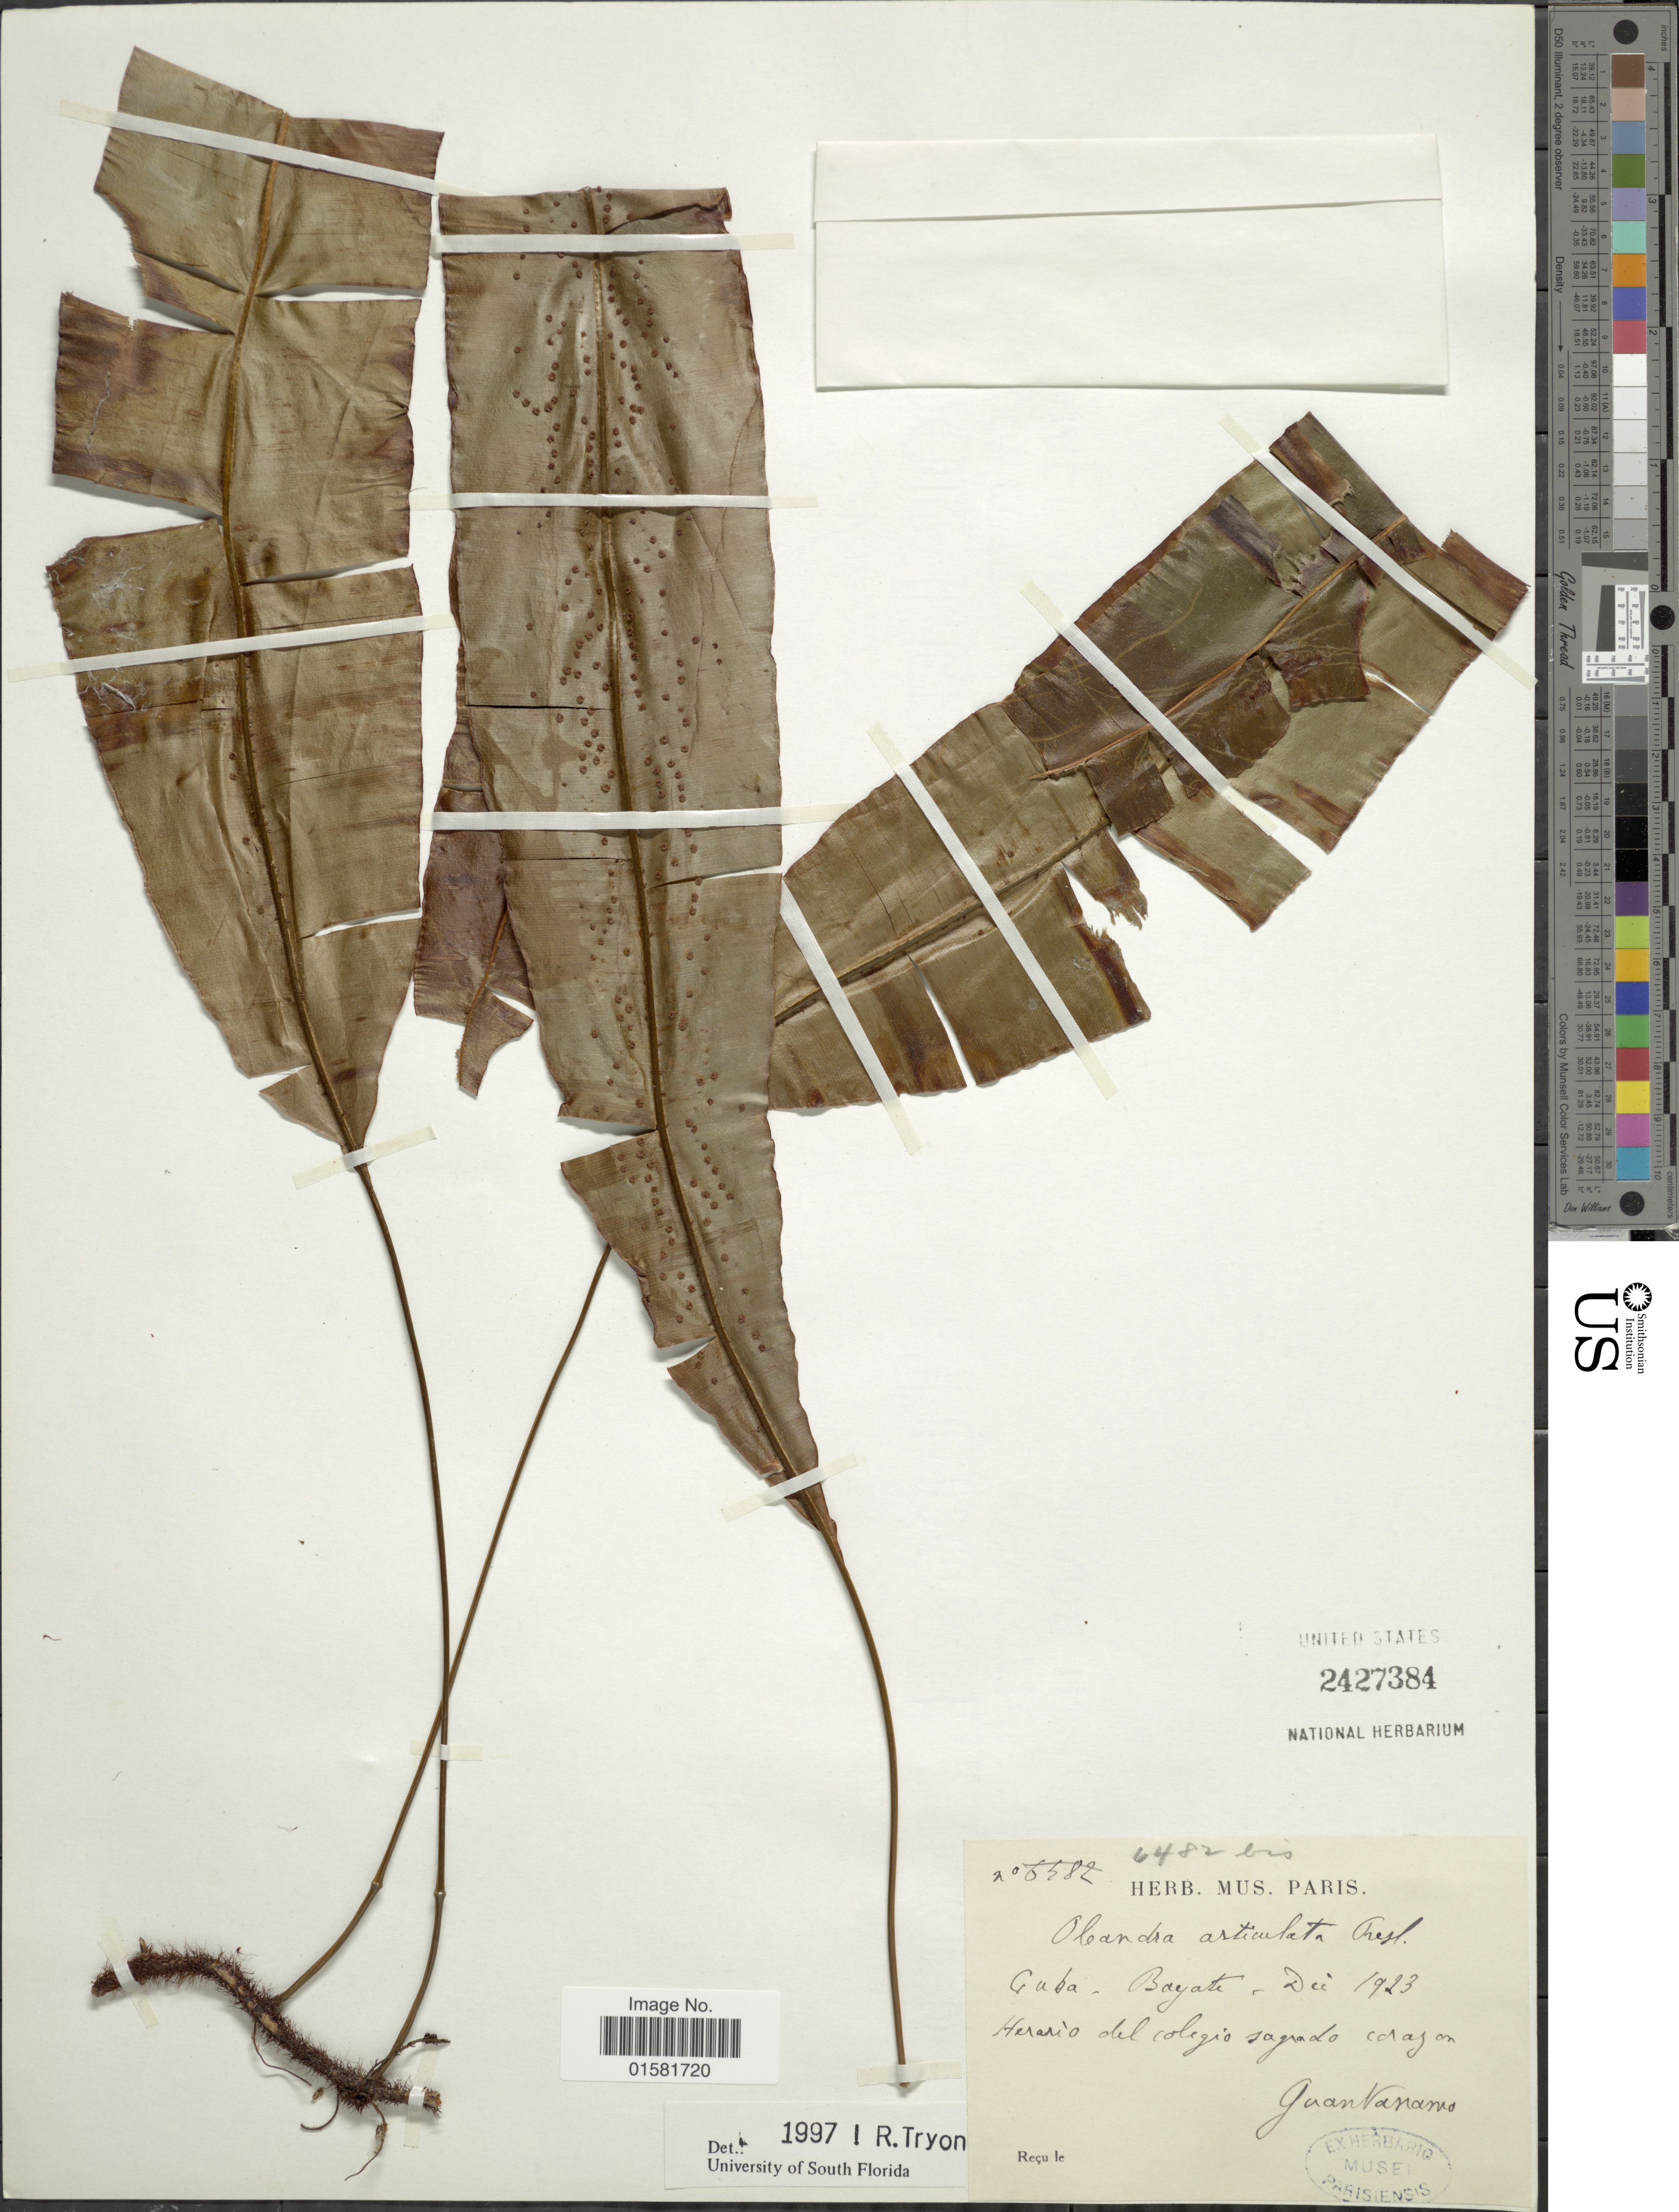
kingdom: Plantae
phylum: Tracheophyta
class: Polypodiopsida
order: Polypodiales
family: Oleandraceae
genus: Oleandra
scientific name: Oleandra articulata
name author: (Sw.) C. Presl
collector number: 6482 bis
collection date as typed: Dic. 1923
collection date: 1923-12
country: Cuba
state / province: Guantánamo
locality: Bayate - Herario del colegio sagrado corazon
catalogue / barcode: US 2427384